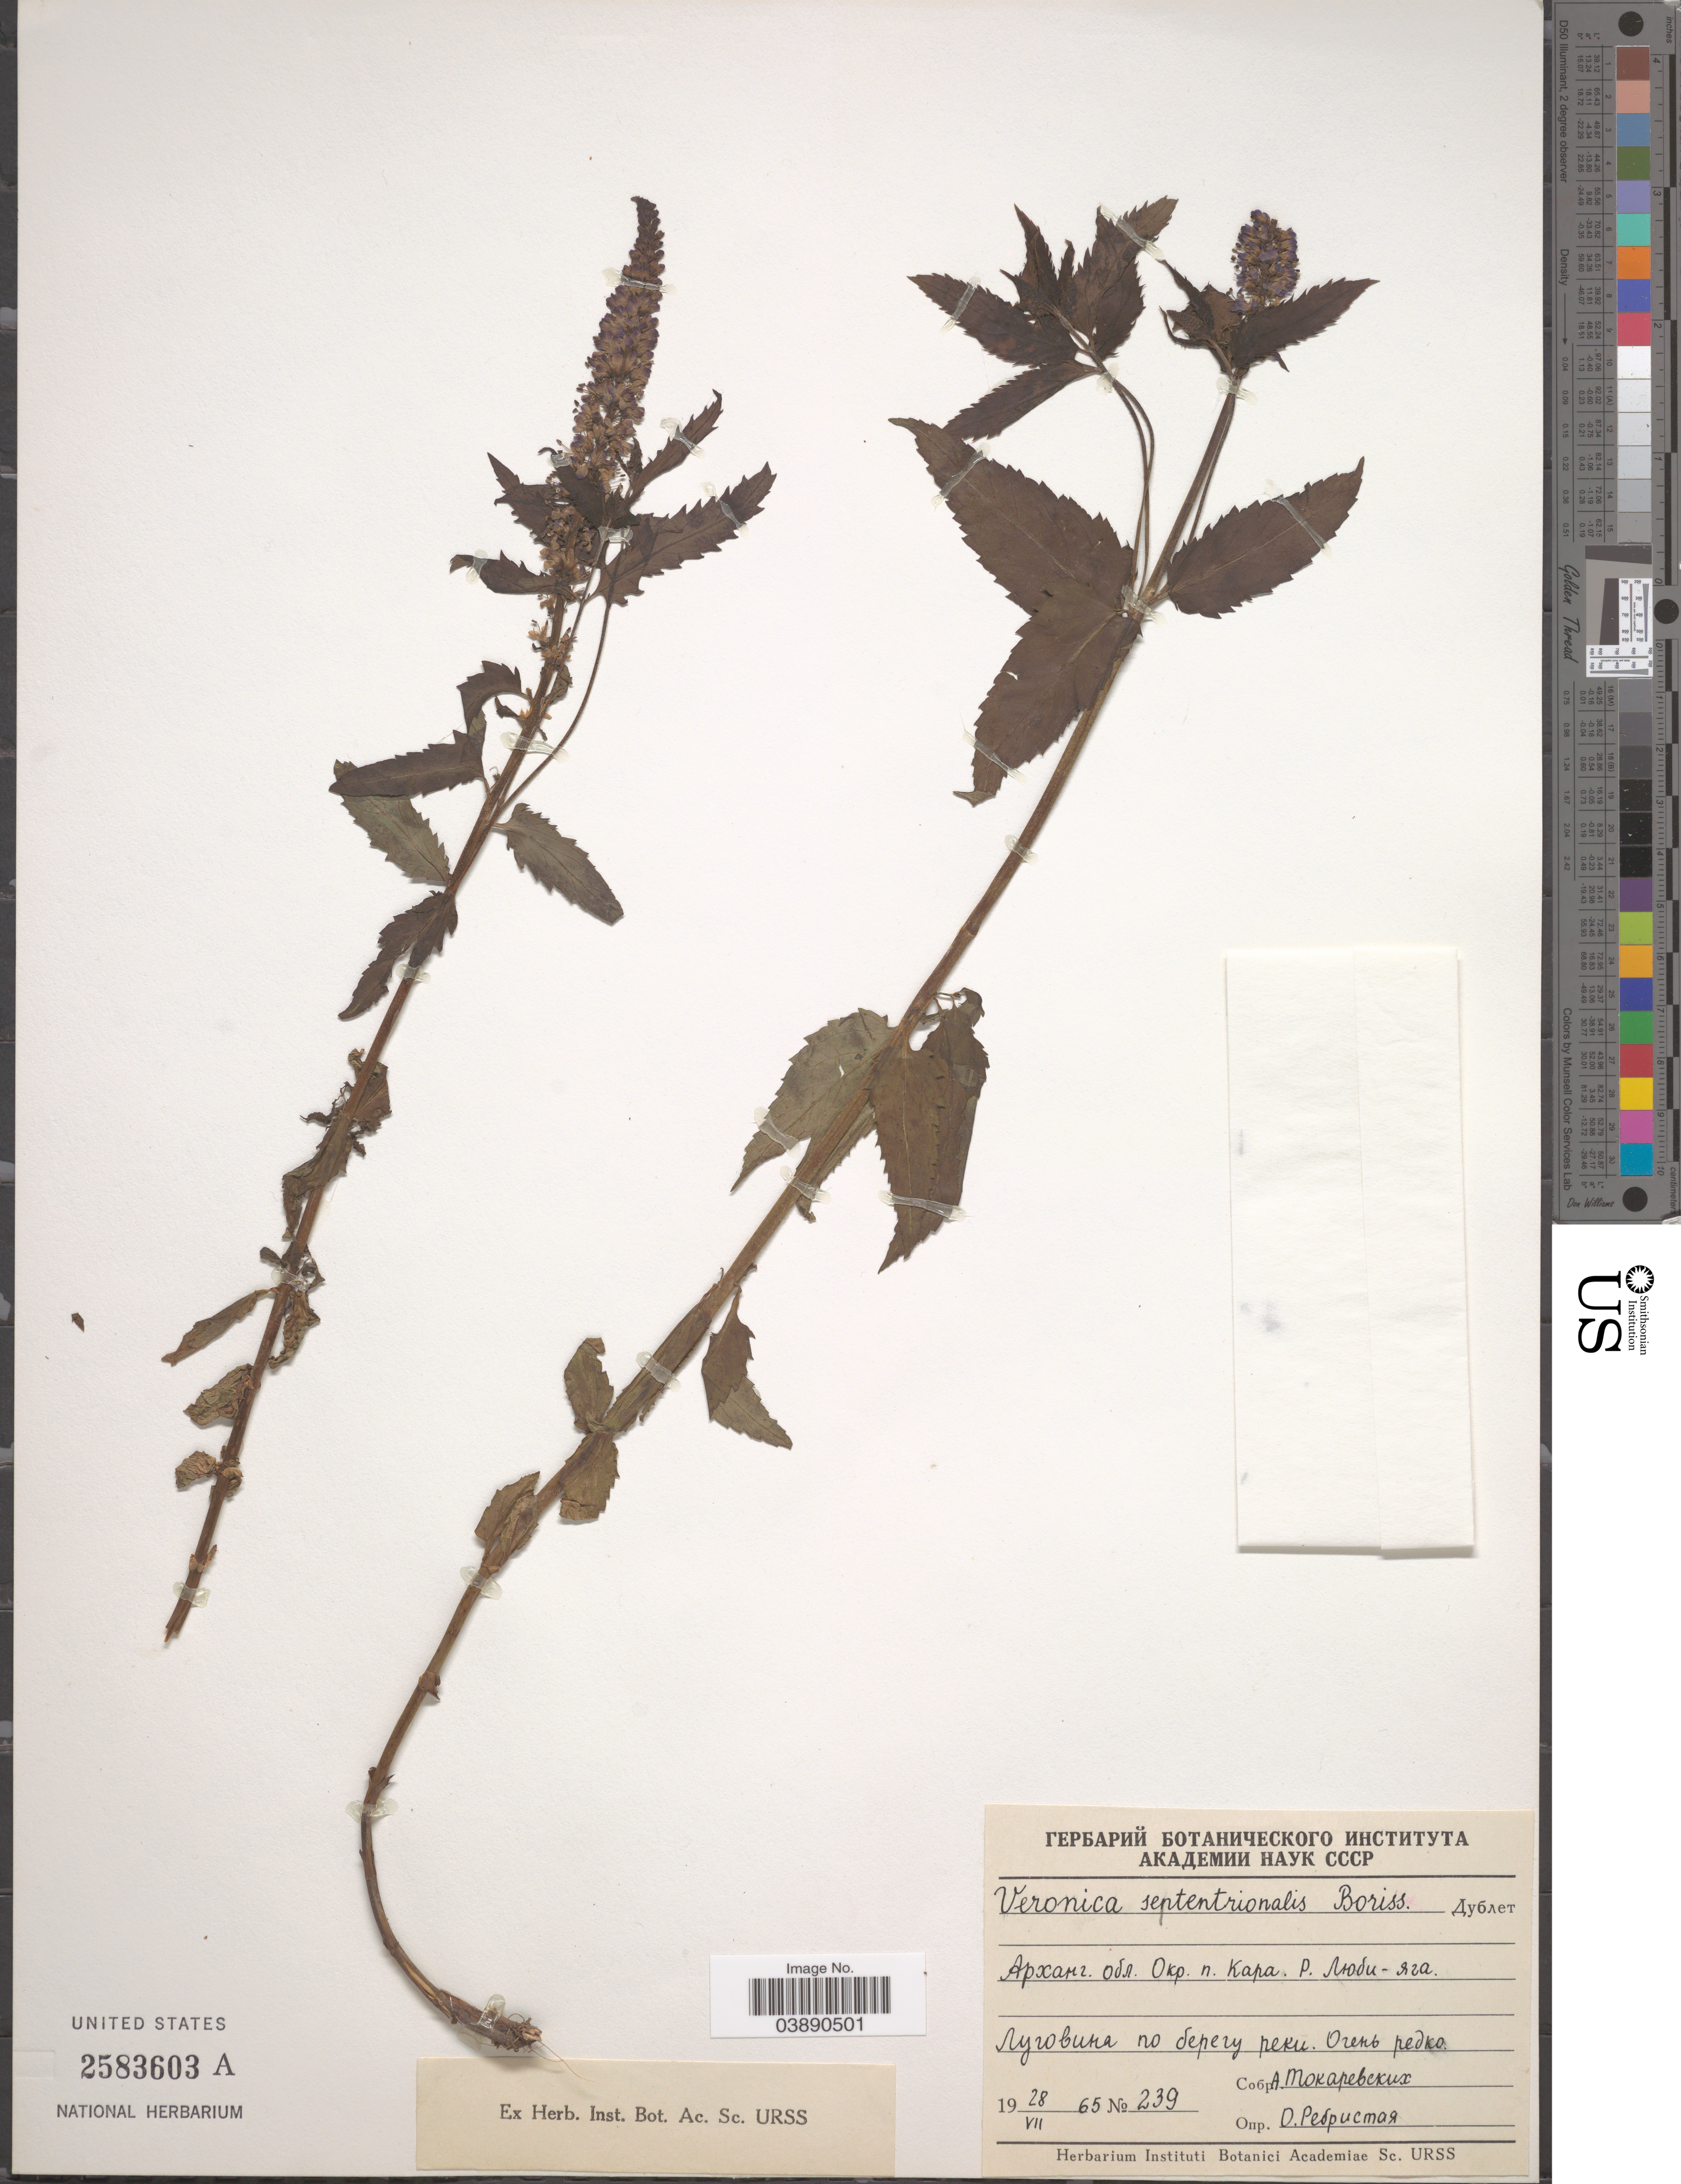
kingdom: Plantae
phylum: Tracheophyta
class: Magnoliopsida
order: Lamiales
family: Plantaginaceae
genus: Veronica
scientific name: Veronica septentrionalis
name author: Boriss.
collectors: A. Tokarevskikh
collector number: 239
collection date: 1965-07-28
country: Russian Federation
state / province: Arkhangelsk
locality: Vicinity of village Kara, river Lyubi-Yga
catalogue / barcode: US 2583603A